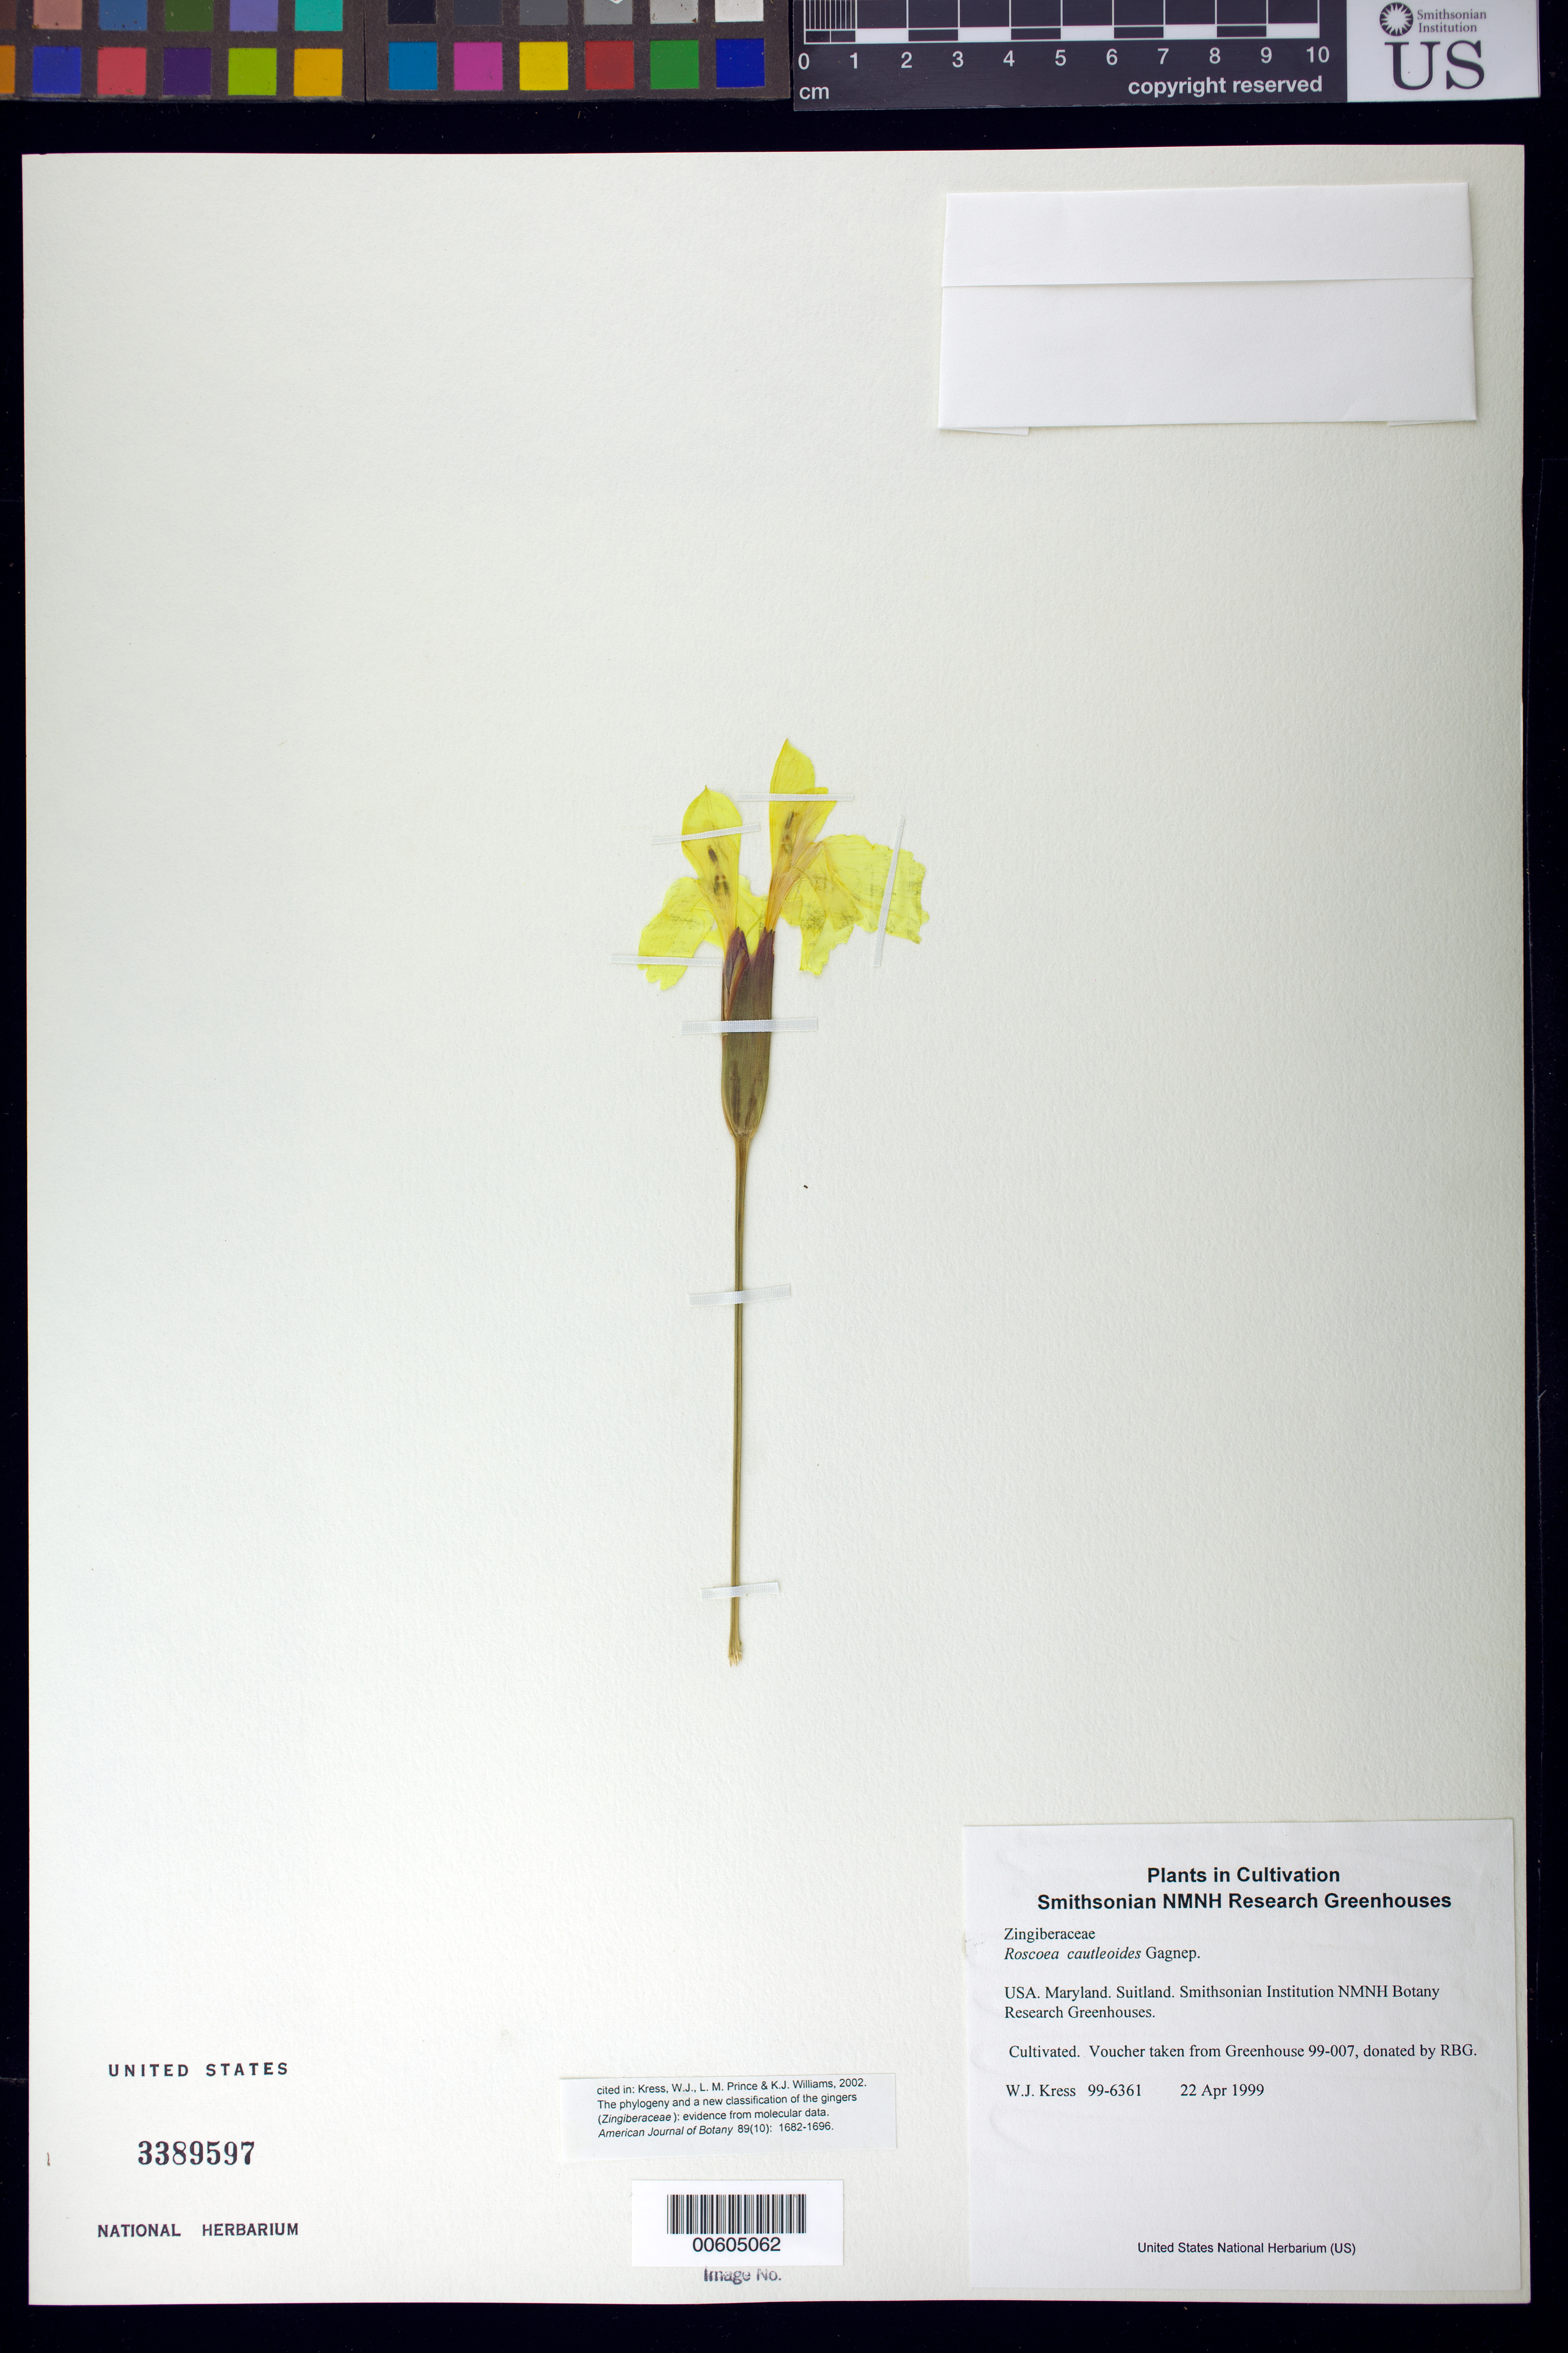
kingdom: Plantae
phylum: Tracheophyta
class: Liliopsida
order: Zingiberales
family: Zingiberaceae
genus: Roscoea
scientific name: Roscoea cautleoides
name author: Gagnep.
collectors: W. J. Kress & M. Bordelon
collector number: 99-6361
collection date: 1999-04-22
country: United States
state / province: Maryland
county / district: Prince George's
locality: NMNH Botany Research Greenhouses. Suitland.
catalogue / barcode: US 3389597